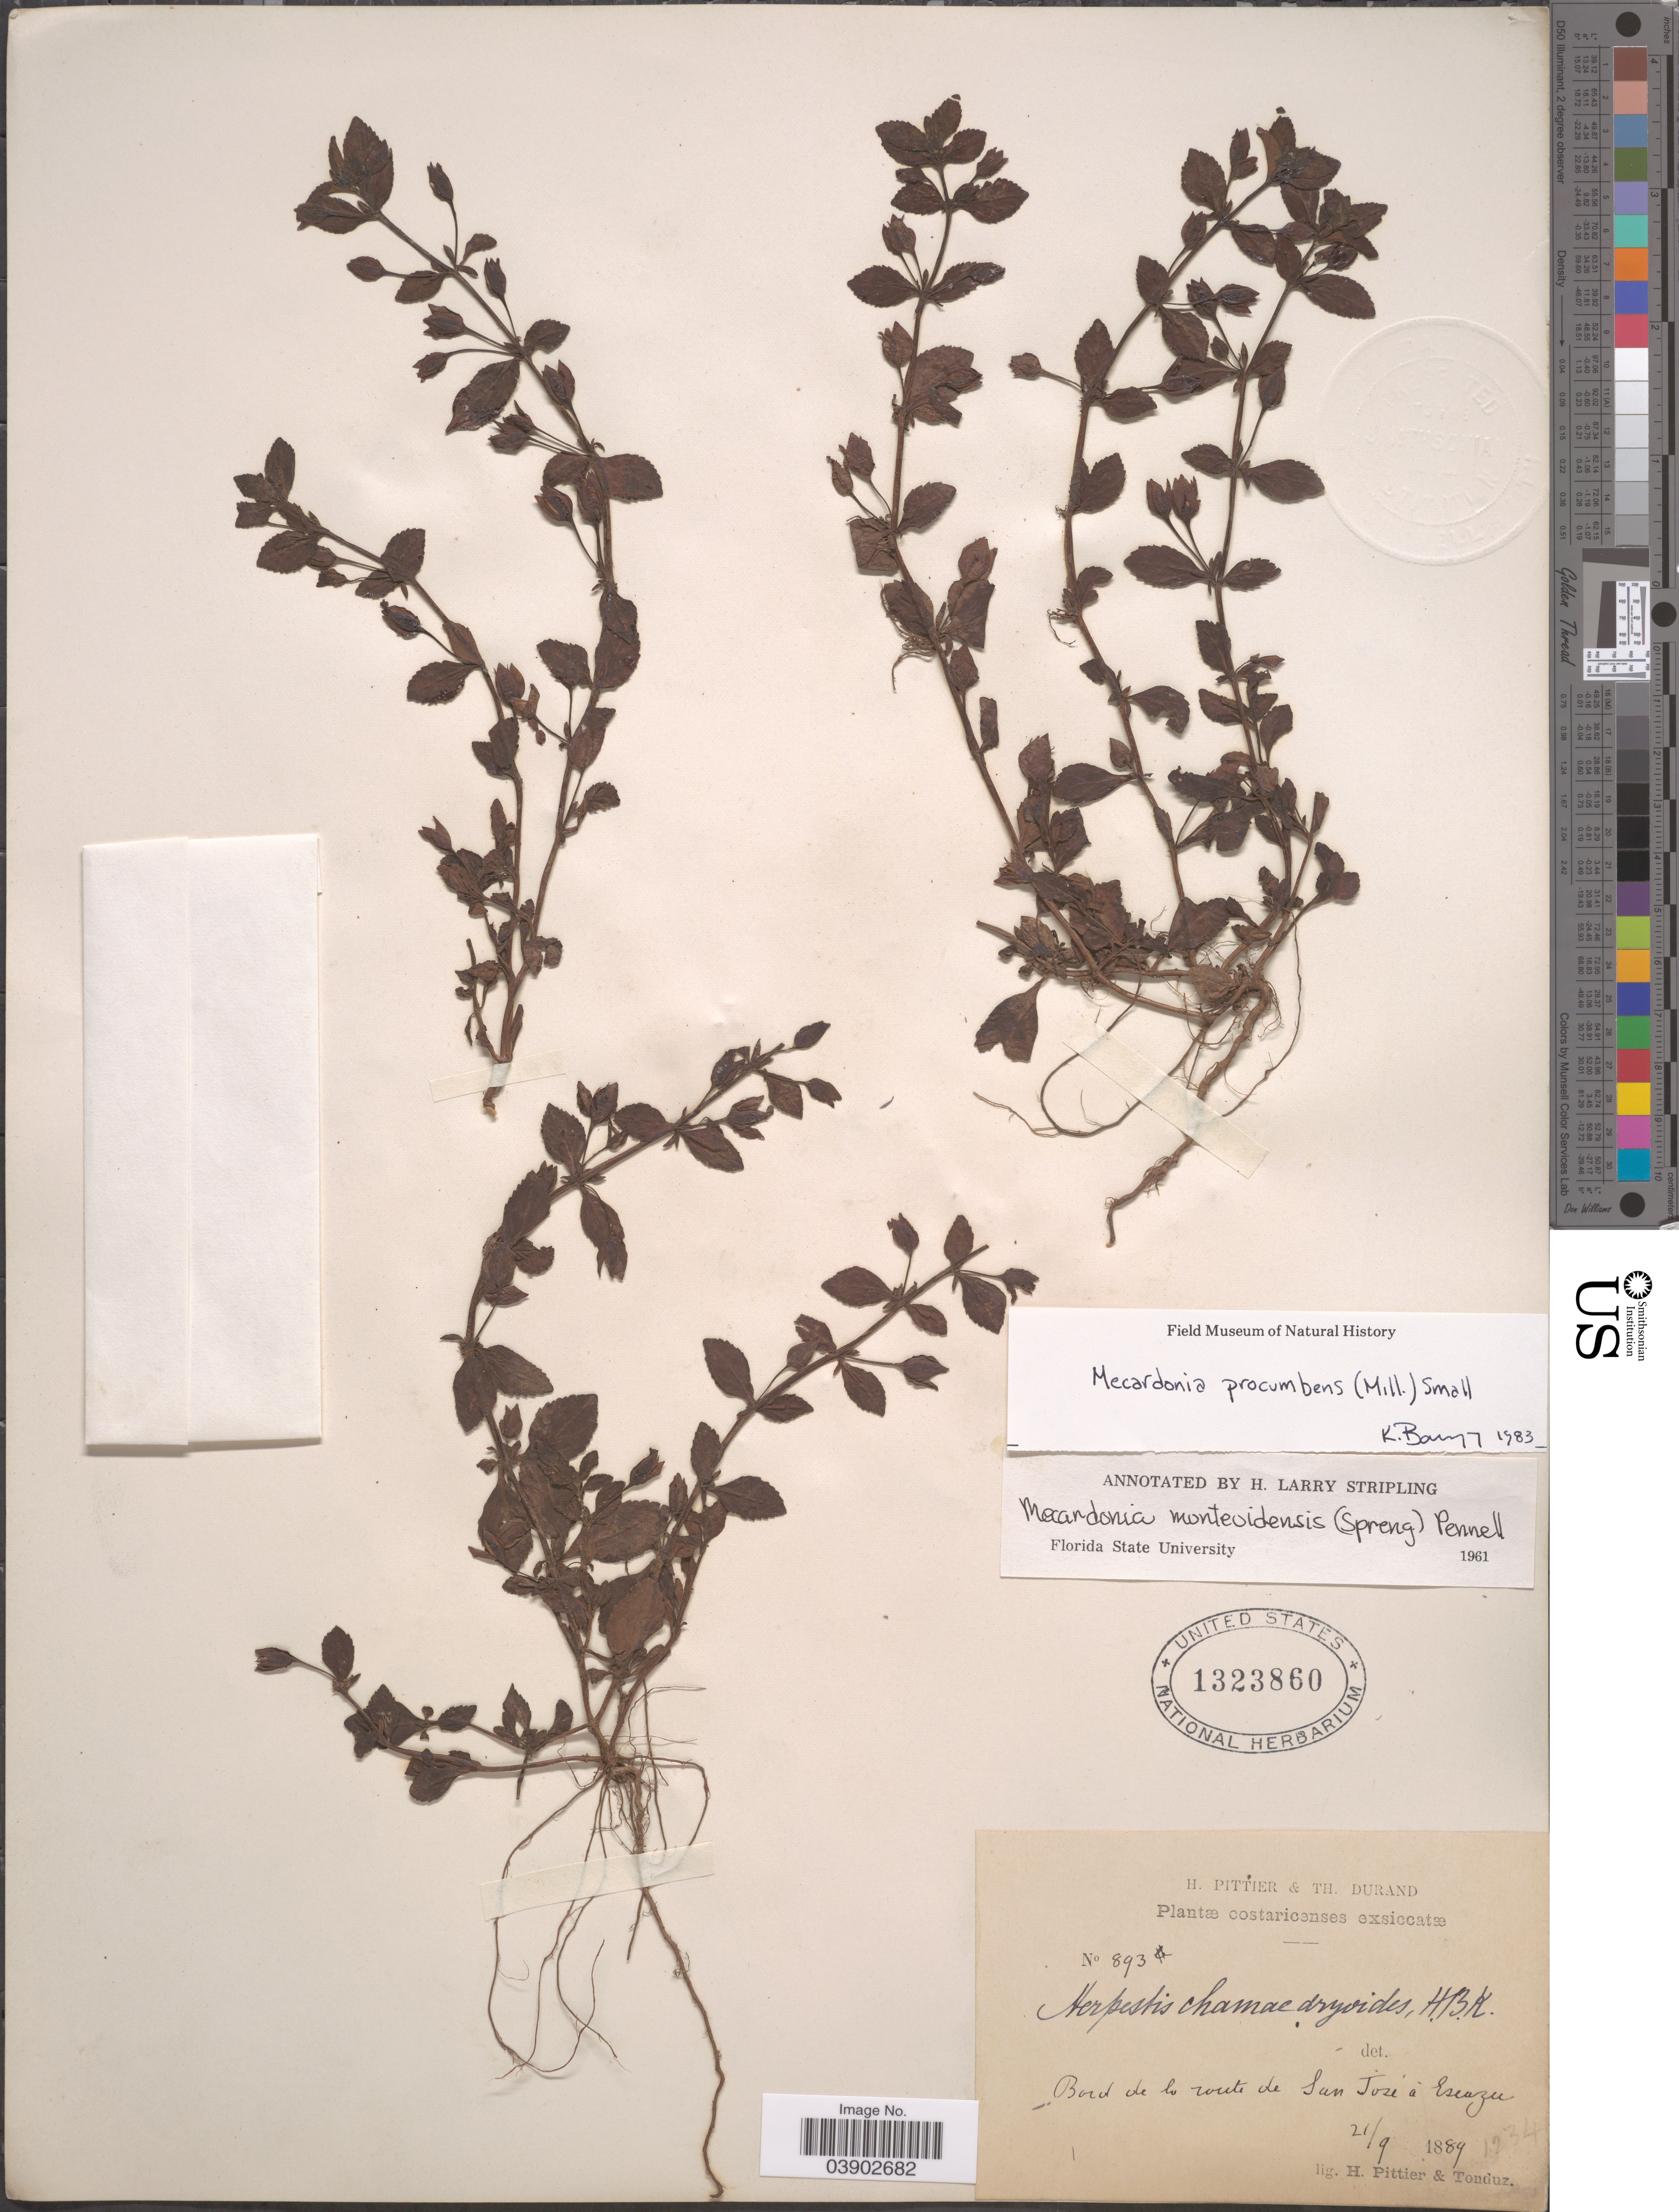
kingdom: Plantae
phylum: Tracheophyta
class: Magnoliopsida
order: Lamiales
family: Plantaginaceae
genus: Mecardonia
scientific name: Mecardonia procumbens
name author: (Mill.) Small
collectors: H. F. Pittier & Tonduz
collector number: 893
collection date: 1889-09-21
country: Costa Rica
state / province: San José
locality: Bord du le route de San José á Escazu.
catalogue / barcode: US 1323860